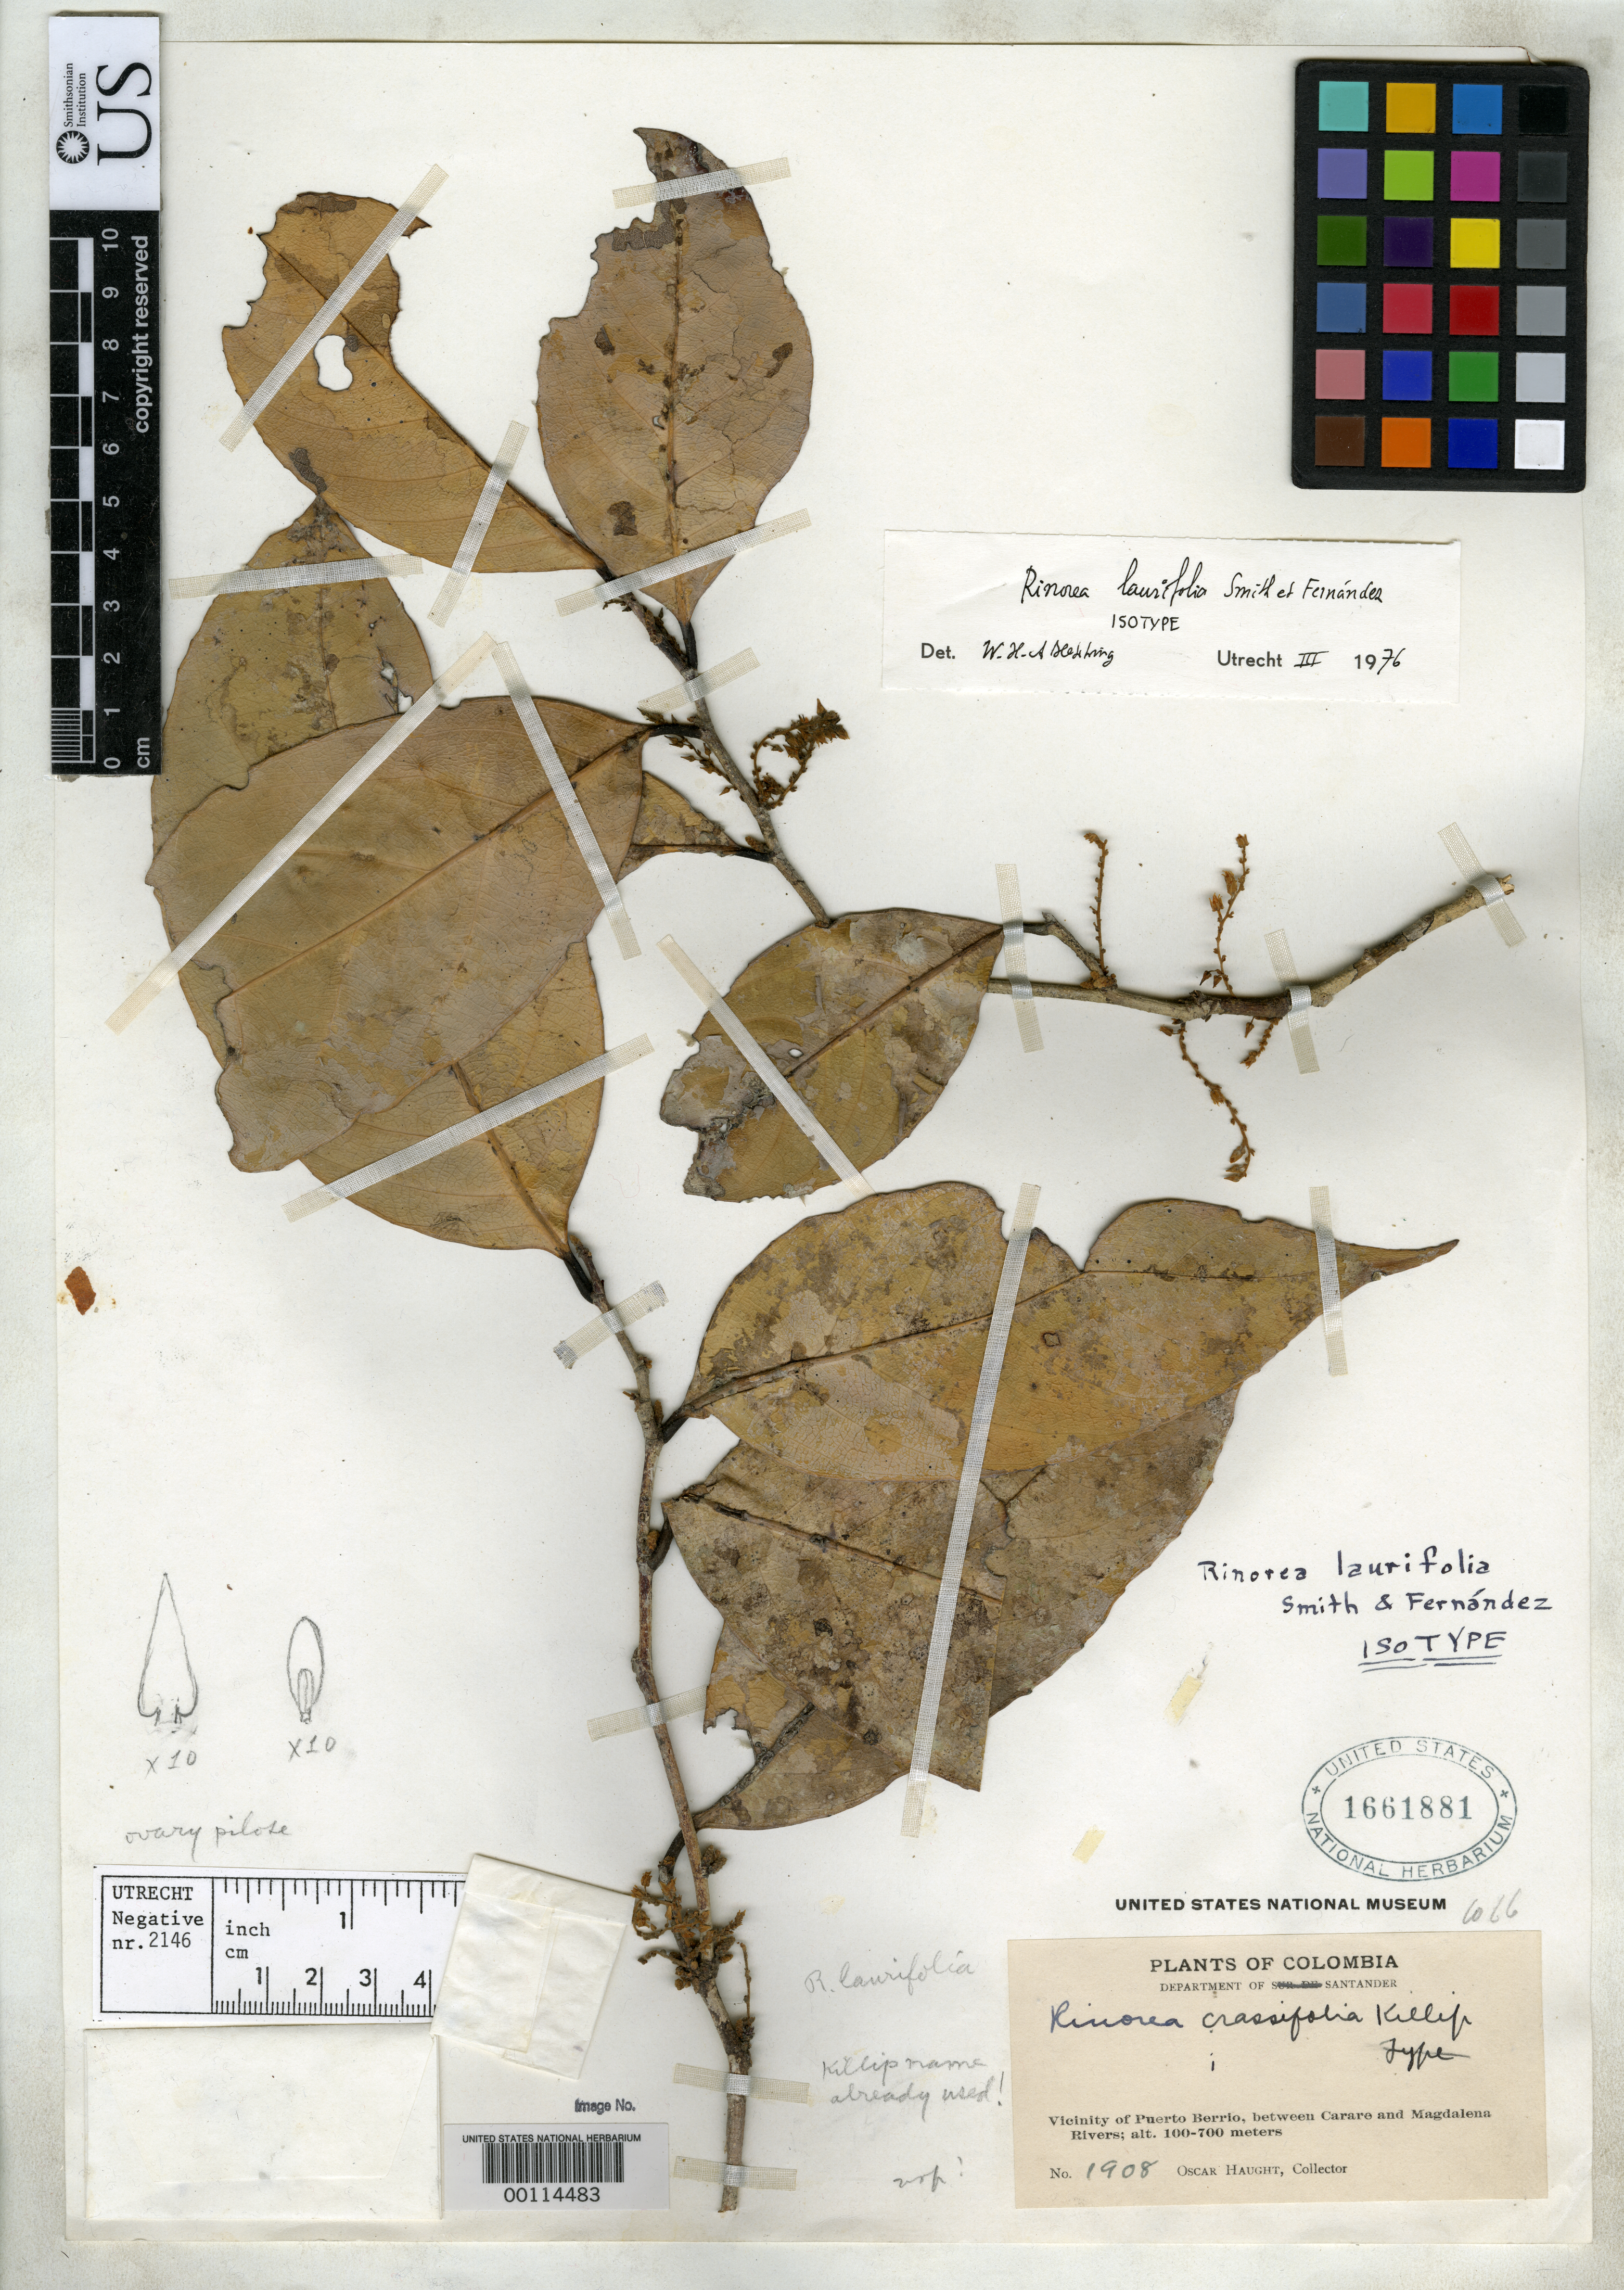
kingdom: Plantae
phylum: Tracheophyta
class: Magnoliopsida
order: Malpighiales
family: Violaceae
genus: Rinorea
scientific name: Rinorea laurifolia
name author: L.B. Sm. & A. Fernández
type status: Isotype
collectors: O. L. Haught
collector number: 1908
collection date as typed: Jul 1936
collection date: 1936-07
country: Colombia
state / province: Santander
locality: Vecindad de Puerto Berrio, entre los Rios Carare y Magdalena.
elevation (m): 100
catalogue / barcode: US 1661881